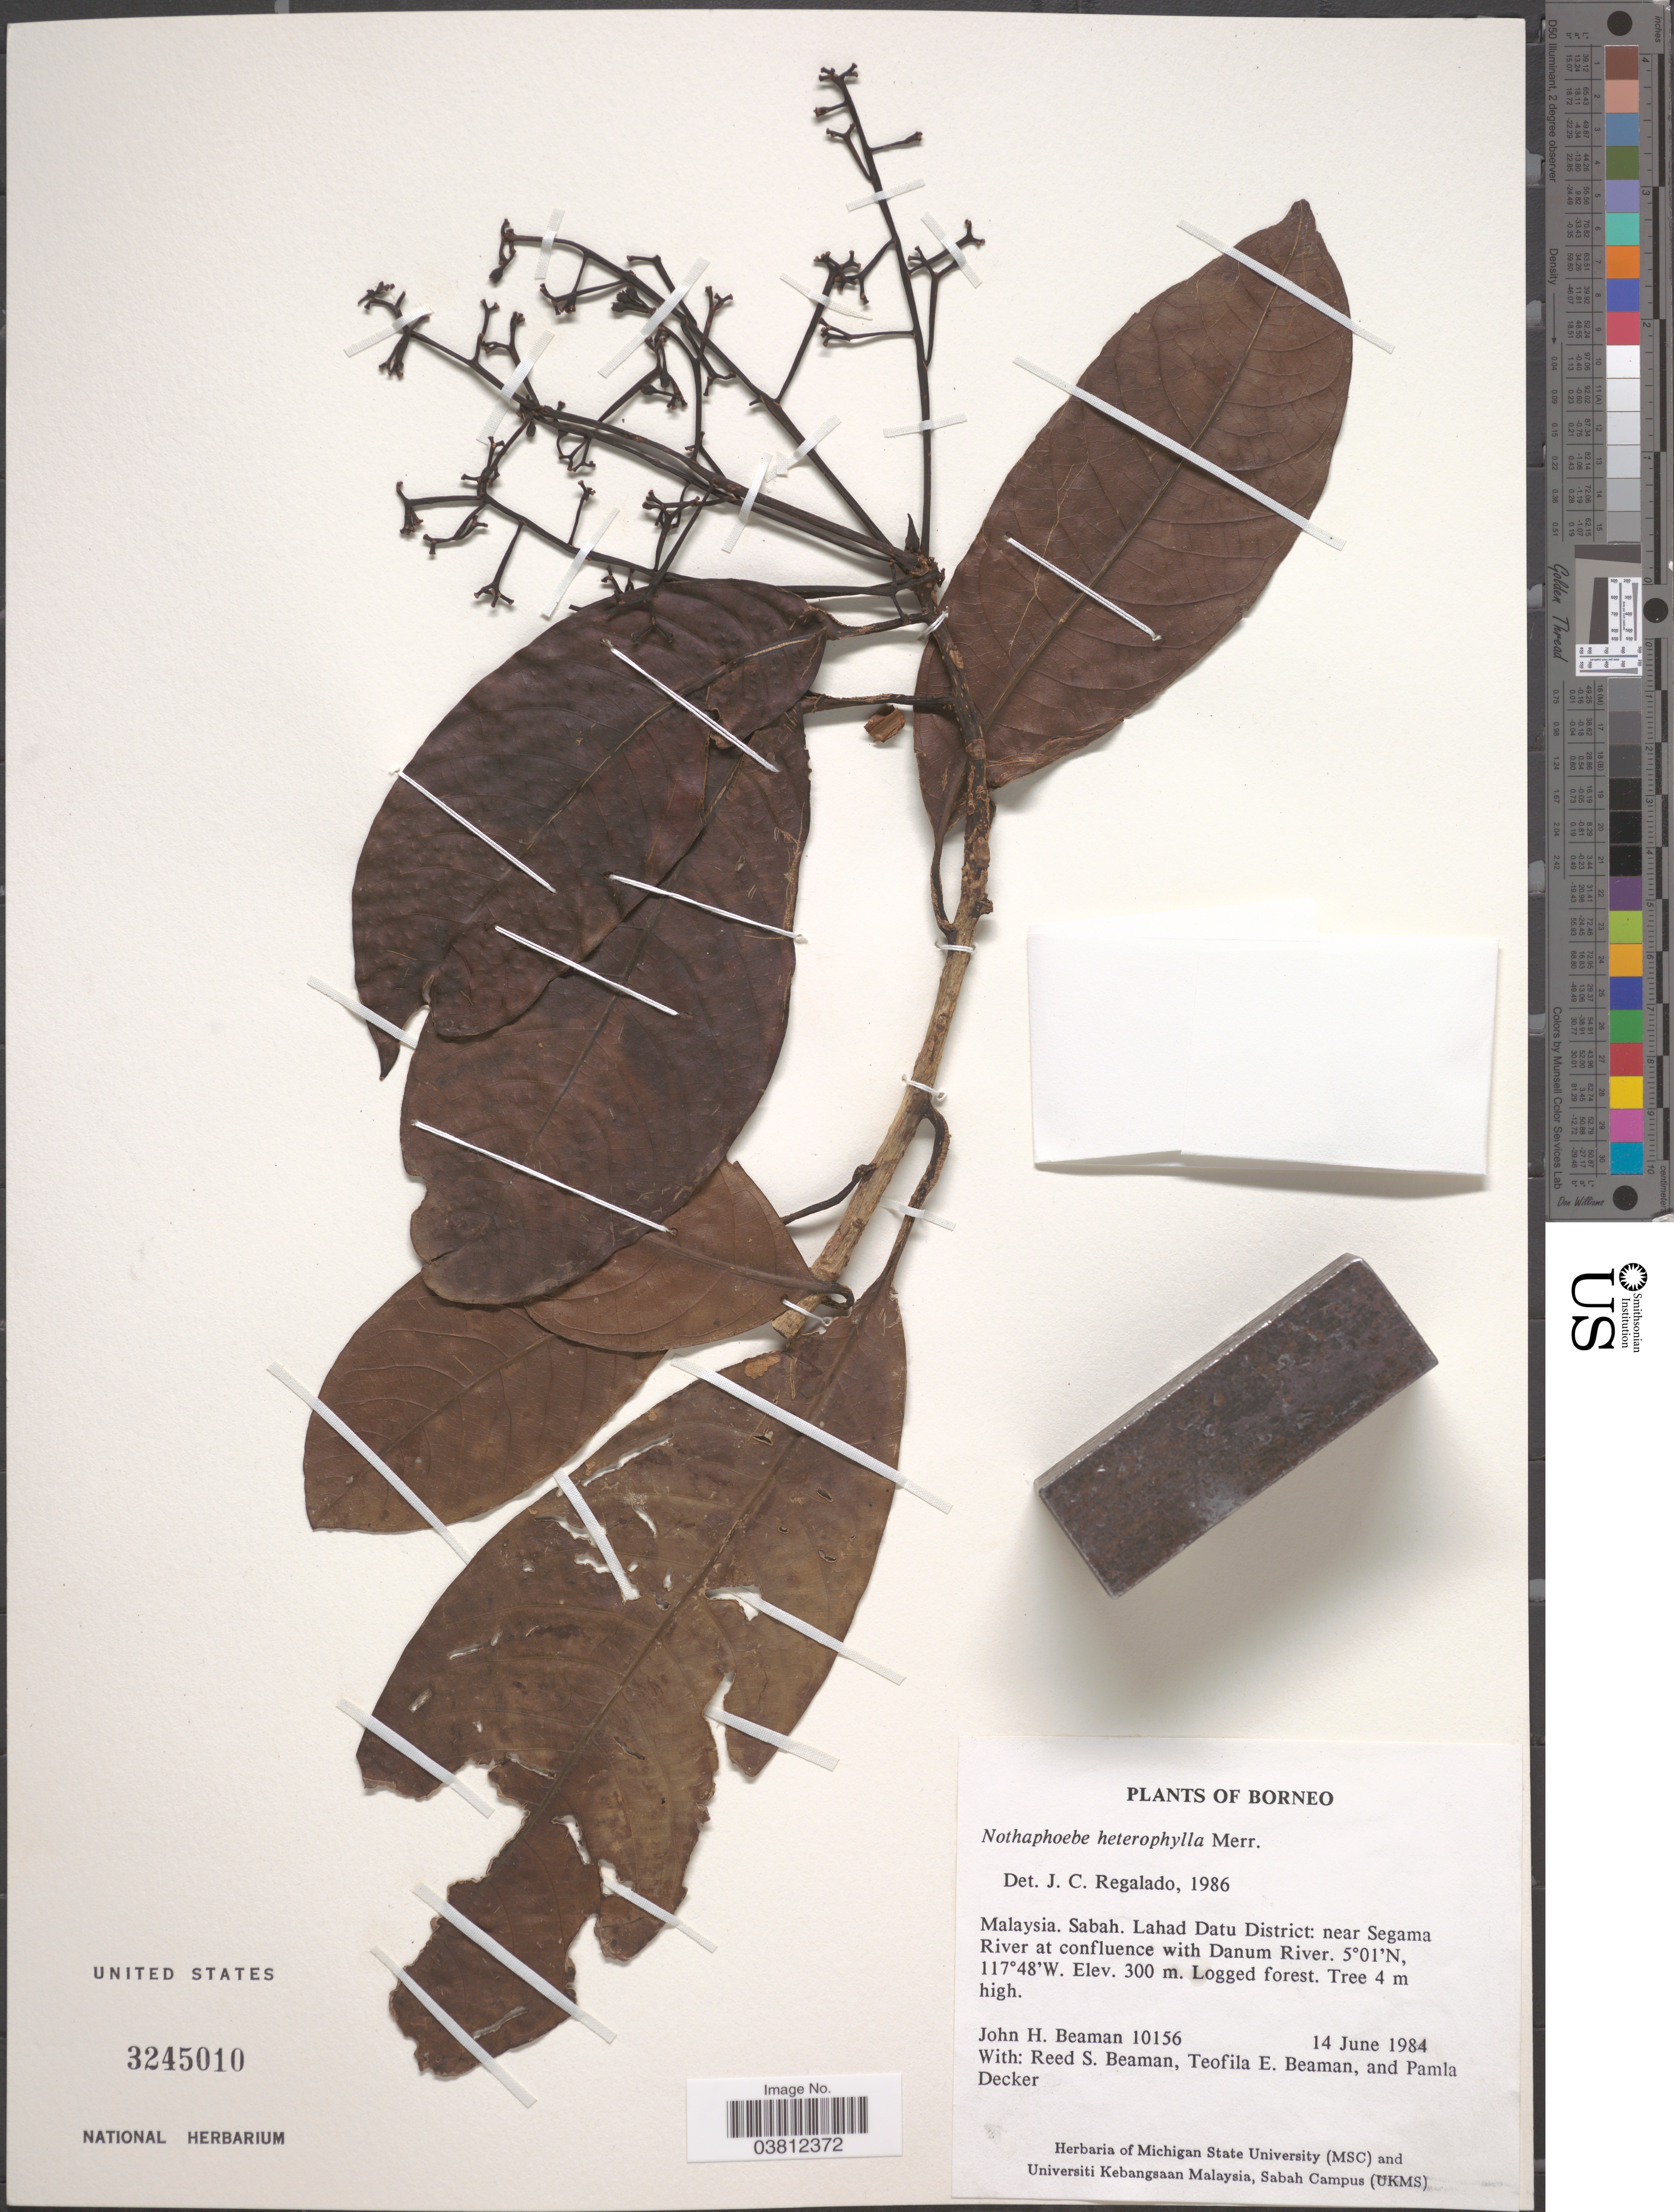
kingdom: Plantae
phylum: Tracheophyta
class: Magnoliopsida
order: Laurales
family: Lauraceae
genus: Nothaphoebe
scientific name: Nothaphoebe heterophylla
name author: Merr.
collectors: J. H. Beaman, R. S. Beaman, T. E. Beaman & P. Decker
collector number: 10156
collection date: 1984-06-14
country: Malaysia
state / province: Sabah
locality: Borneo. Lahad Datu District: near Segama River at confluence with Danum River.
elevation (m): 300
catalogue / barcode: US 3245010